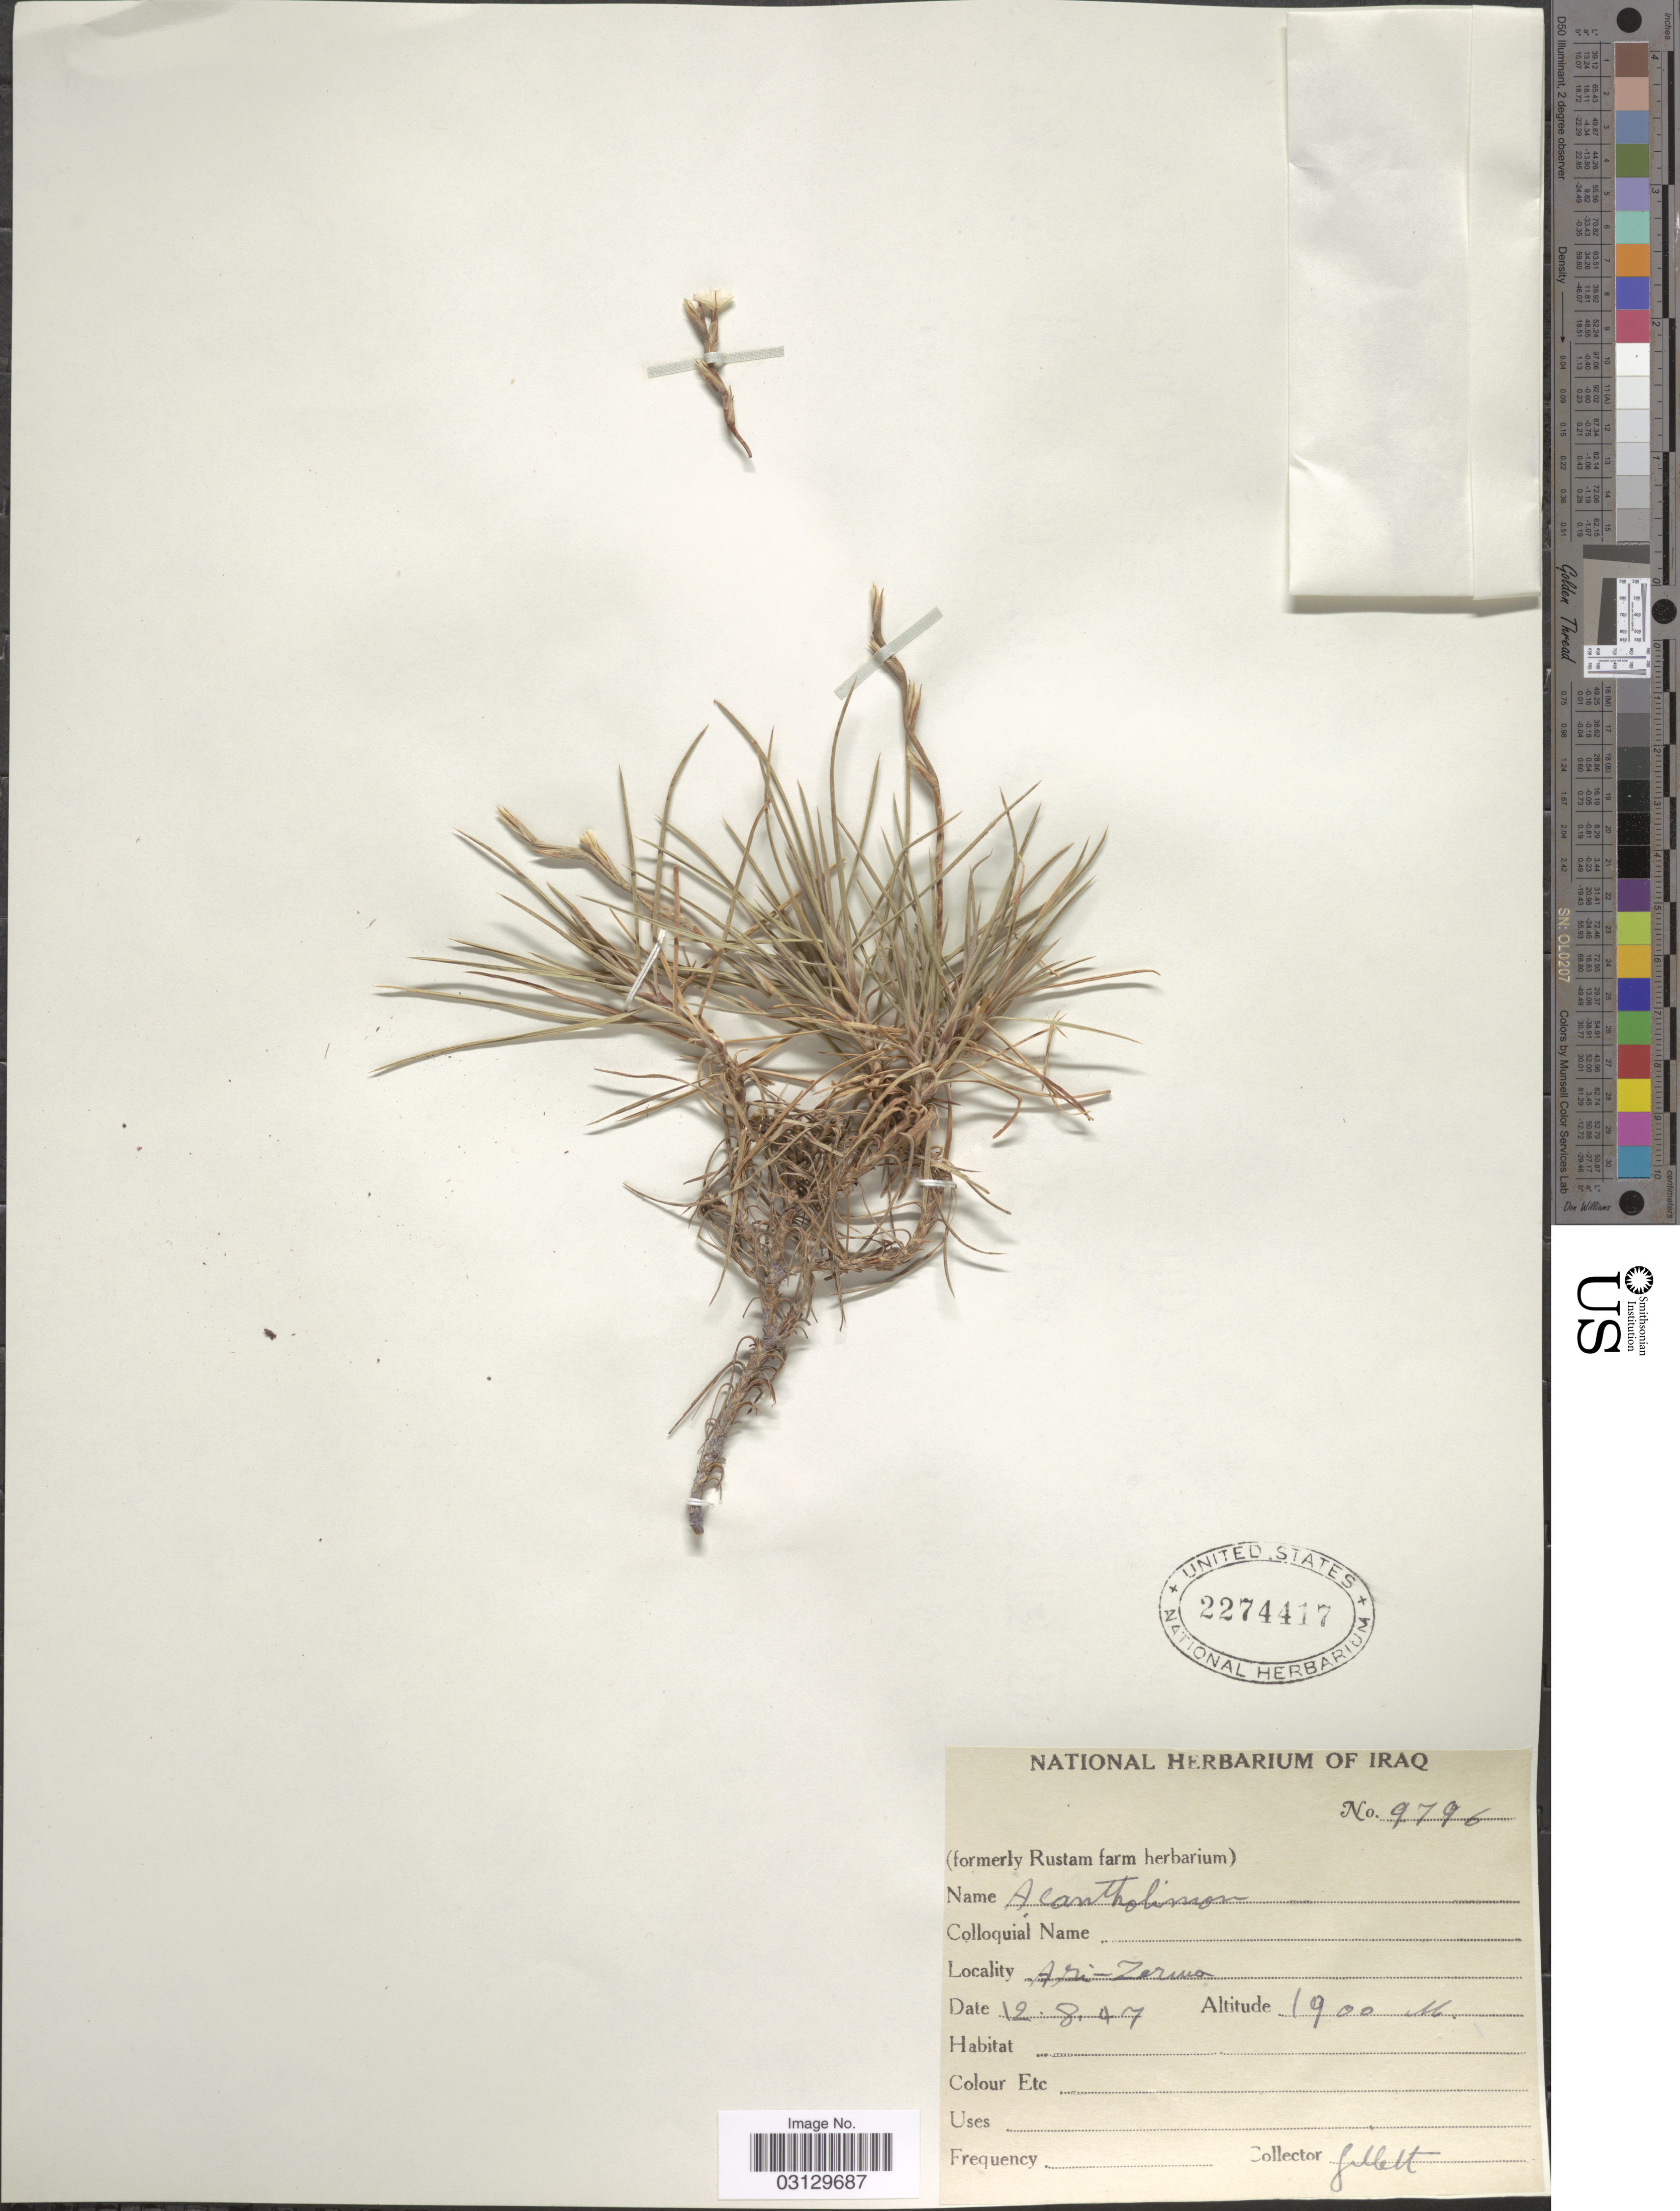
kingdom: Plantae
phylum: Tracheophyta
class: Magnoliopsida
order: Caryophyllales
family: Plumbaginaceae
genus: Acantholimon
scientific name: Acantholimon sp.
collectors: Gillett, --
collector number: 9796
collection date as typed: Transcribed d/m/y: 12/8/47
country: Iraq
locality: Ari-Zerma. [interpreted]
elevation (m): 1900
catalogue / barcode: US 2274417